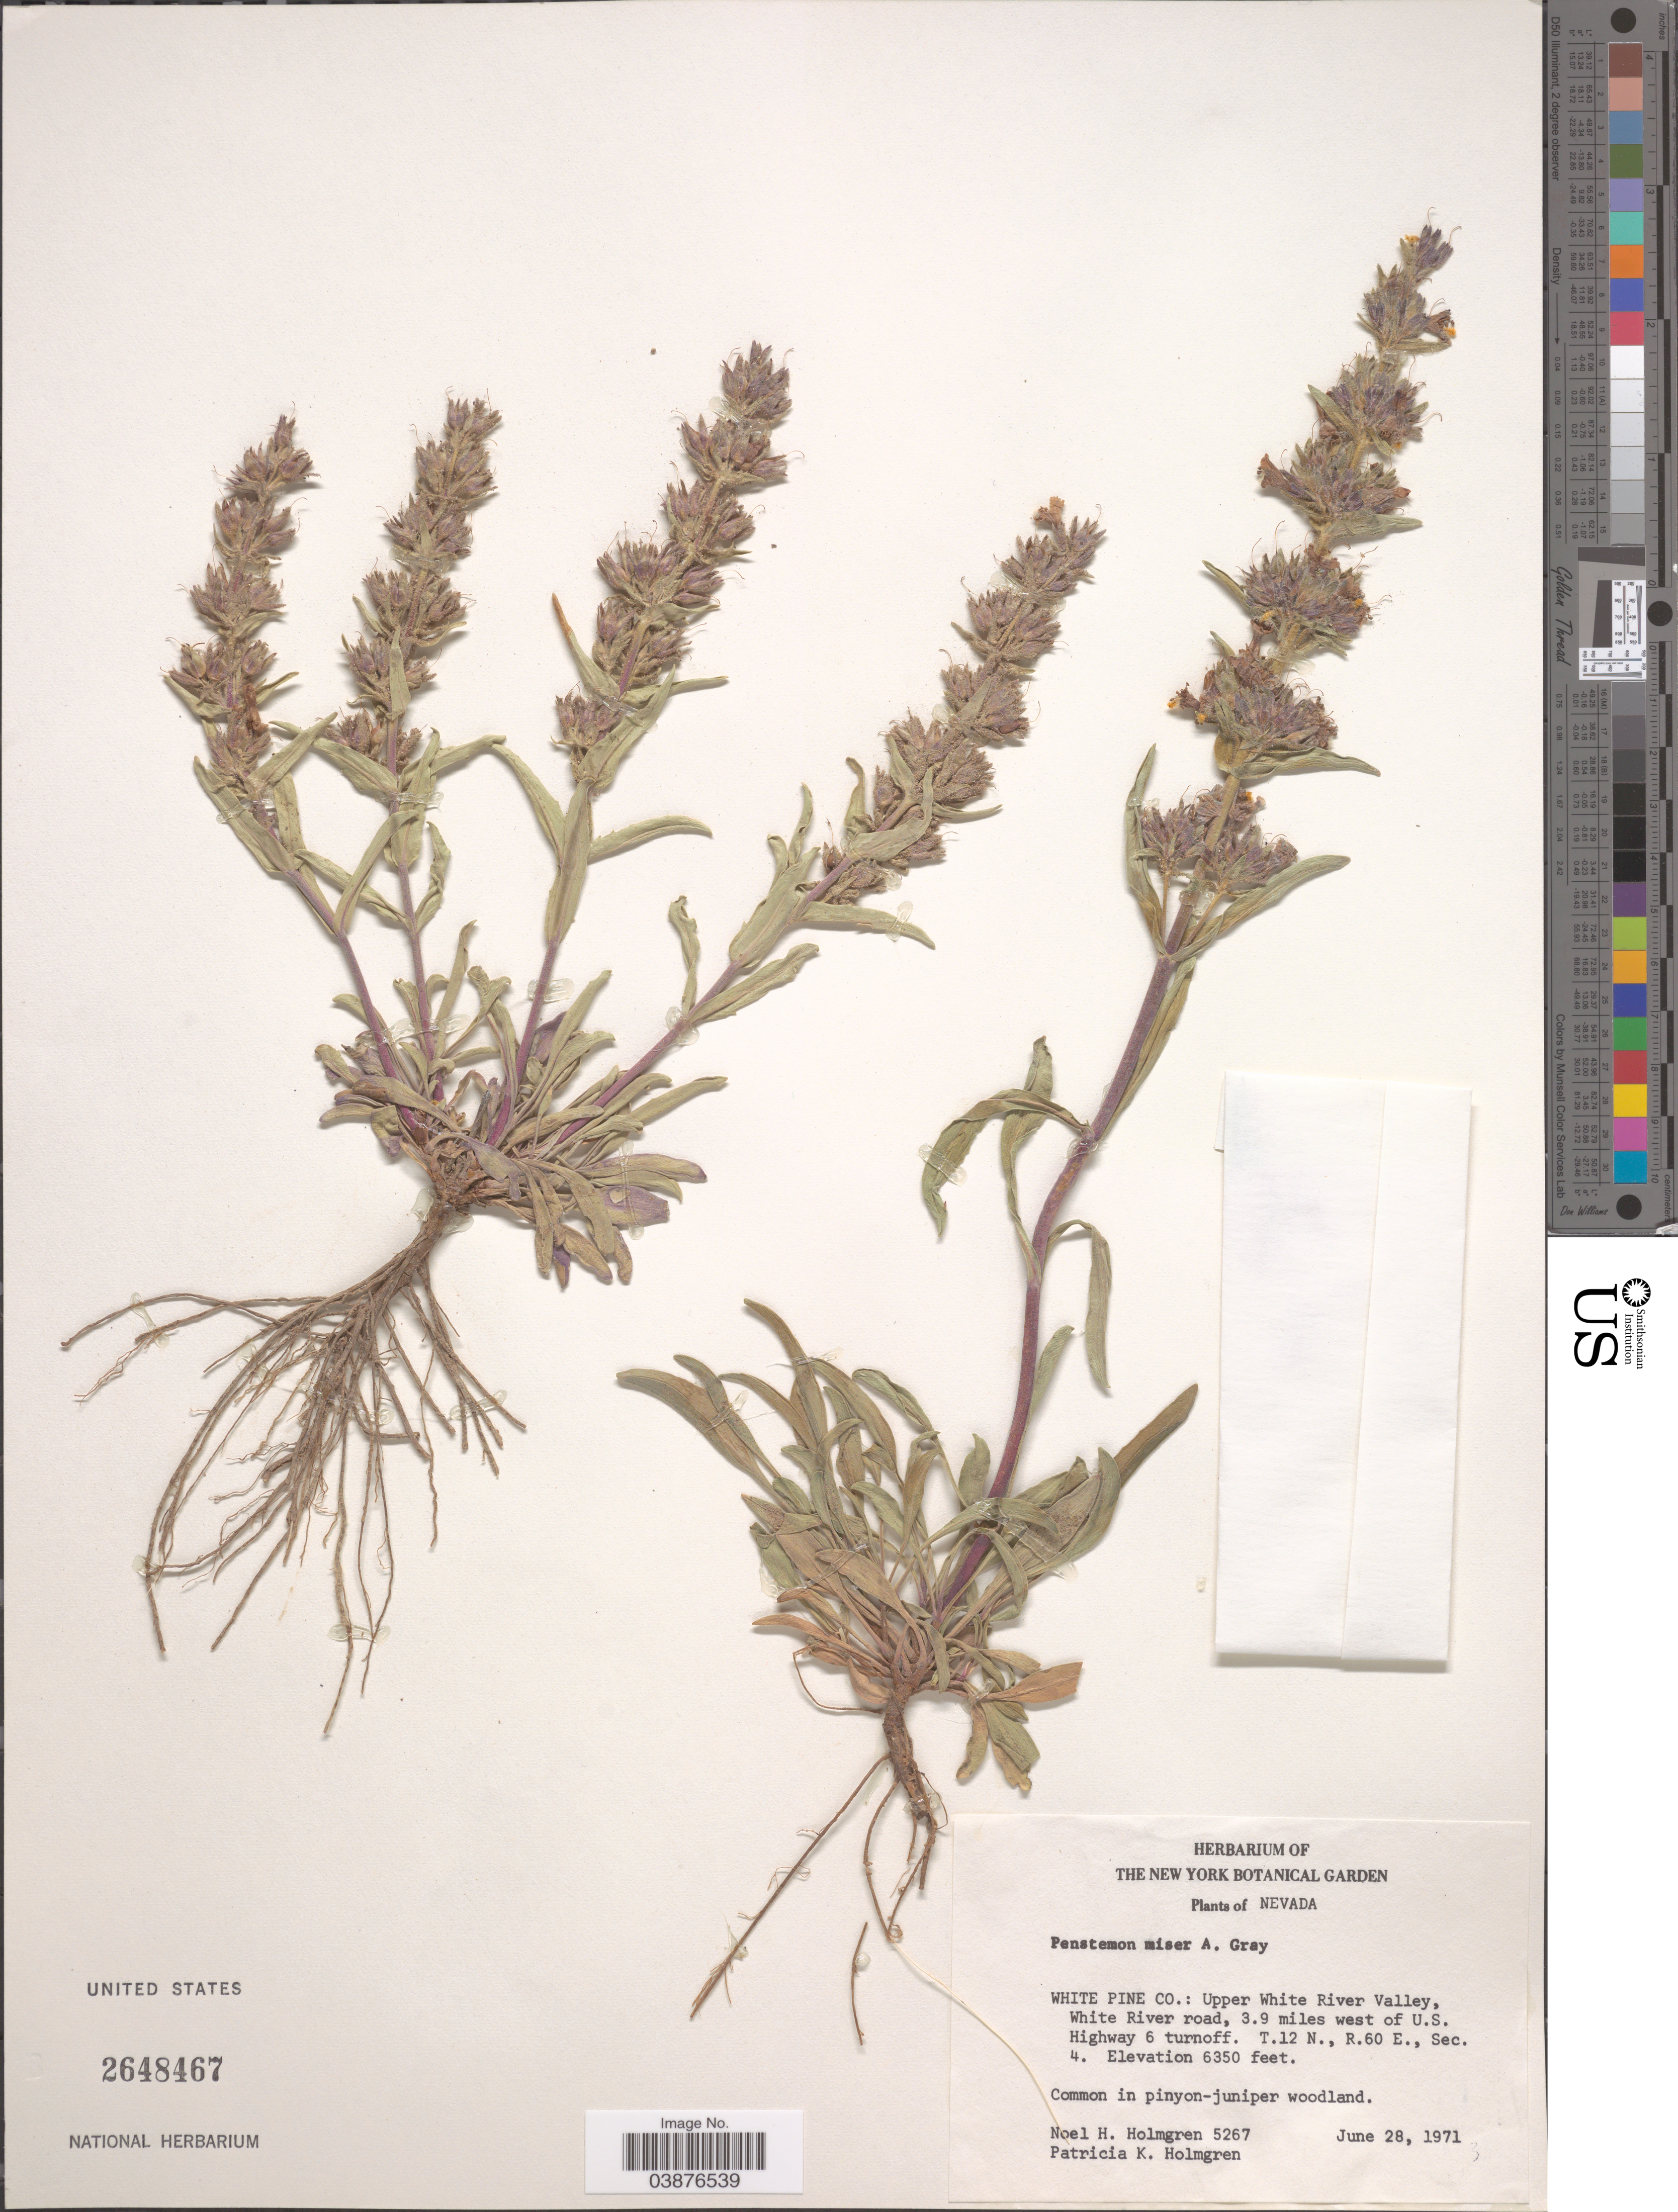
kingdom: Plantae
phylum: Tracheophyta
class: Magnoliopsida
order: Lamiales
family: Plantaginaceae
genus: Penstemon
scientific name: Penstemon miser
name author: A. Gray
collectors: N. H. Holmgren & P. K. Holmgren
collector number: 5267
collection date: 1971-06-28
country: United States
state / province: Nevada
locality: White Pine Co.: Upper White River Valley, White River road, 3.9 miles west of U.S. Highway 6 turnoff. T.12 N., R.60 E., Sec. 4.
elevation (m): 1935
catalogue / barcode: US 2648467